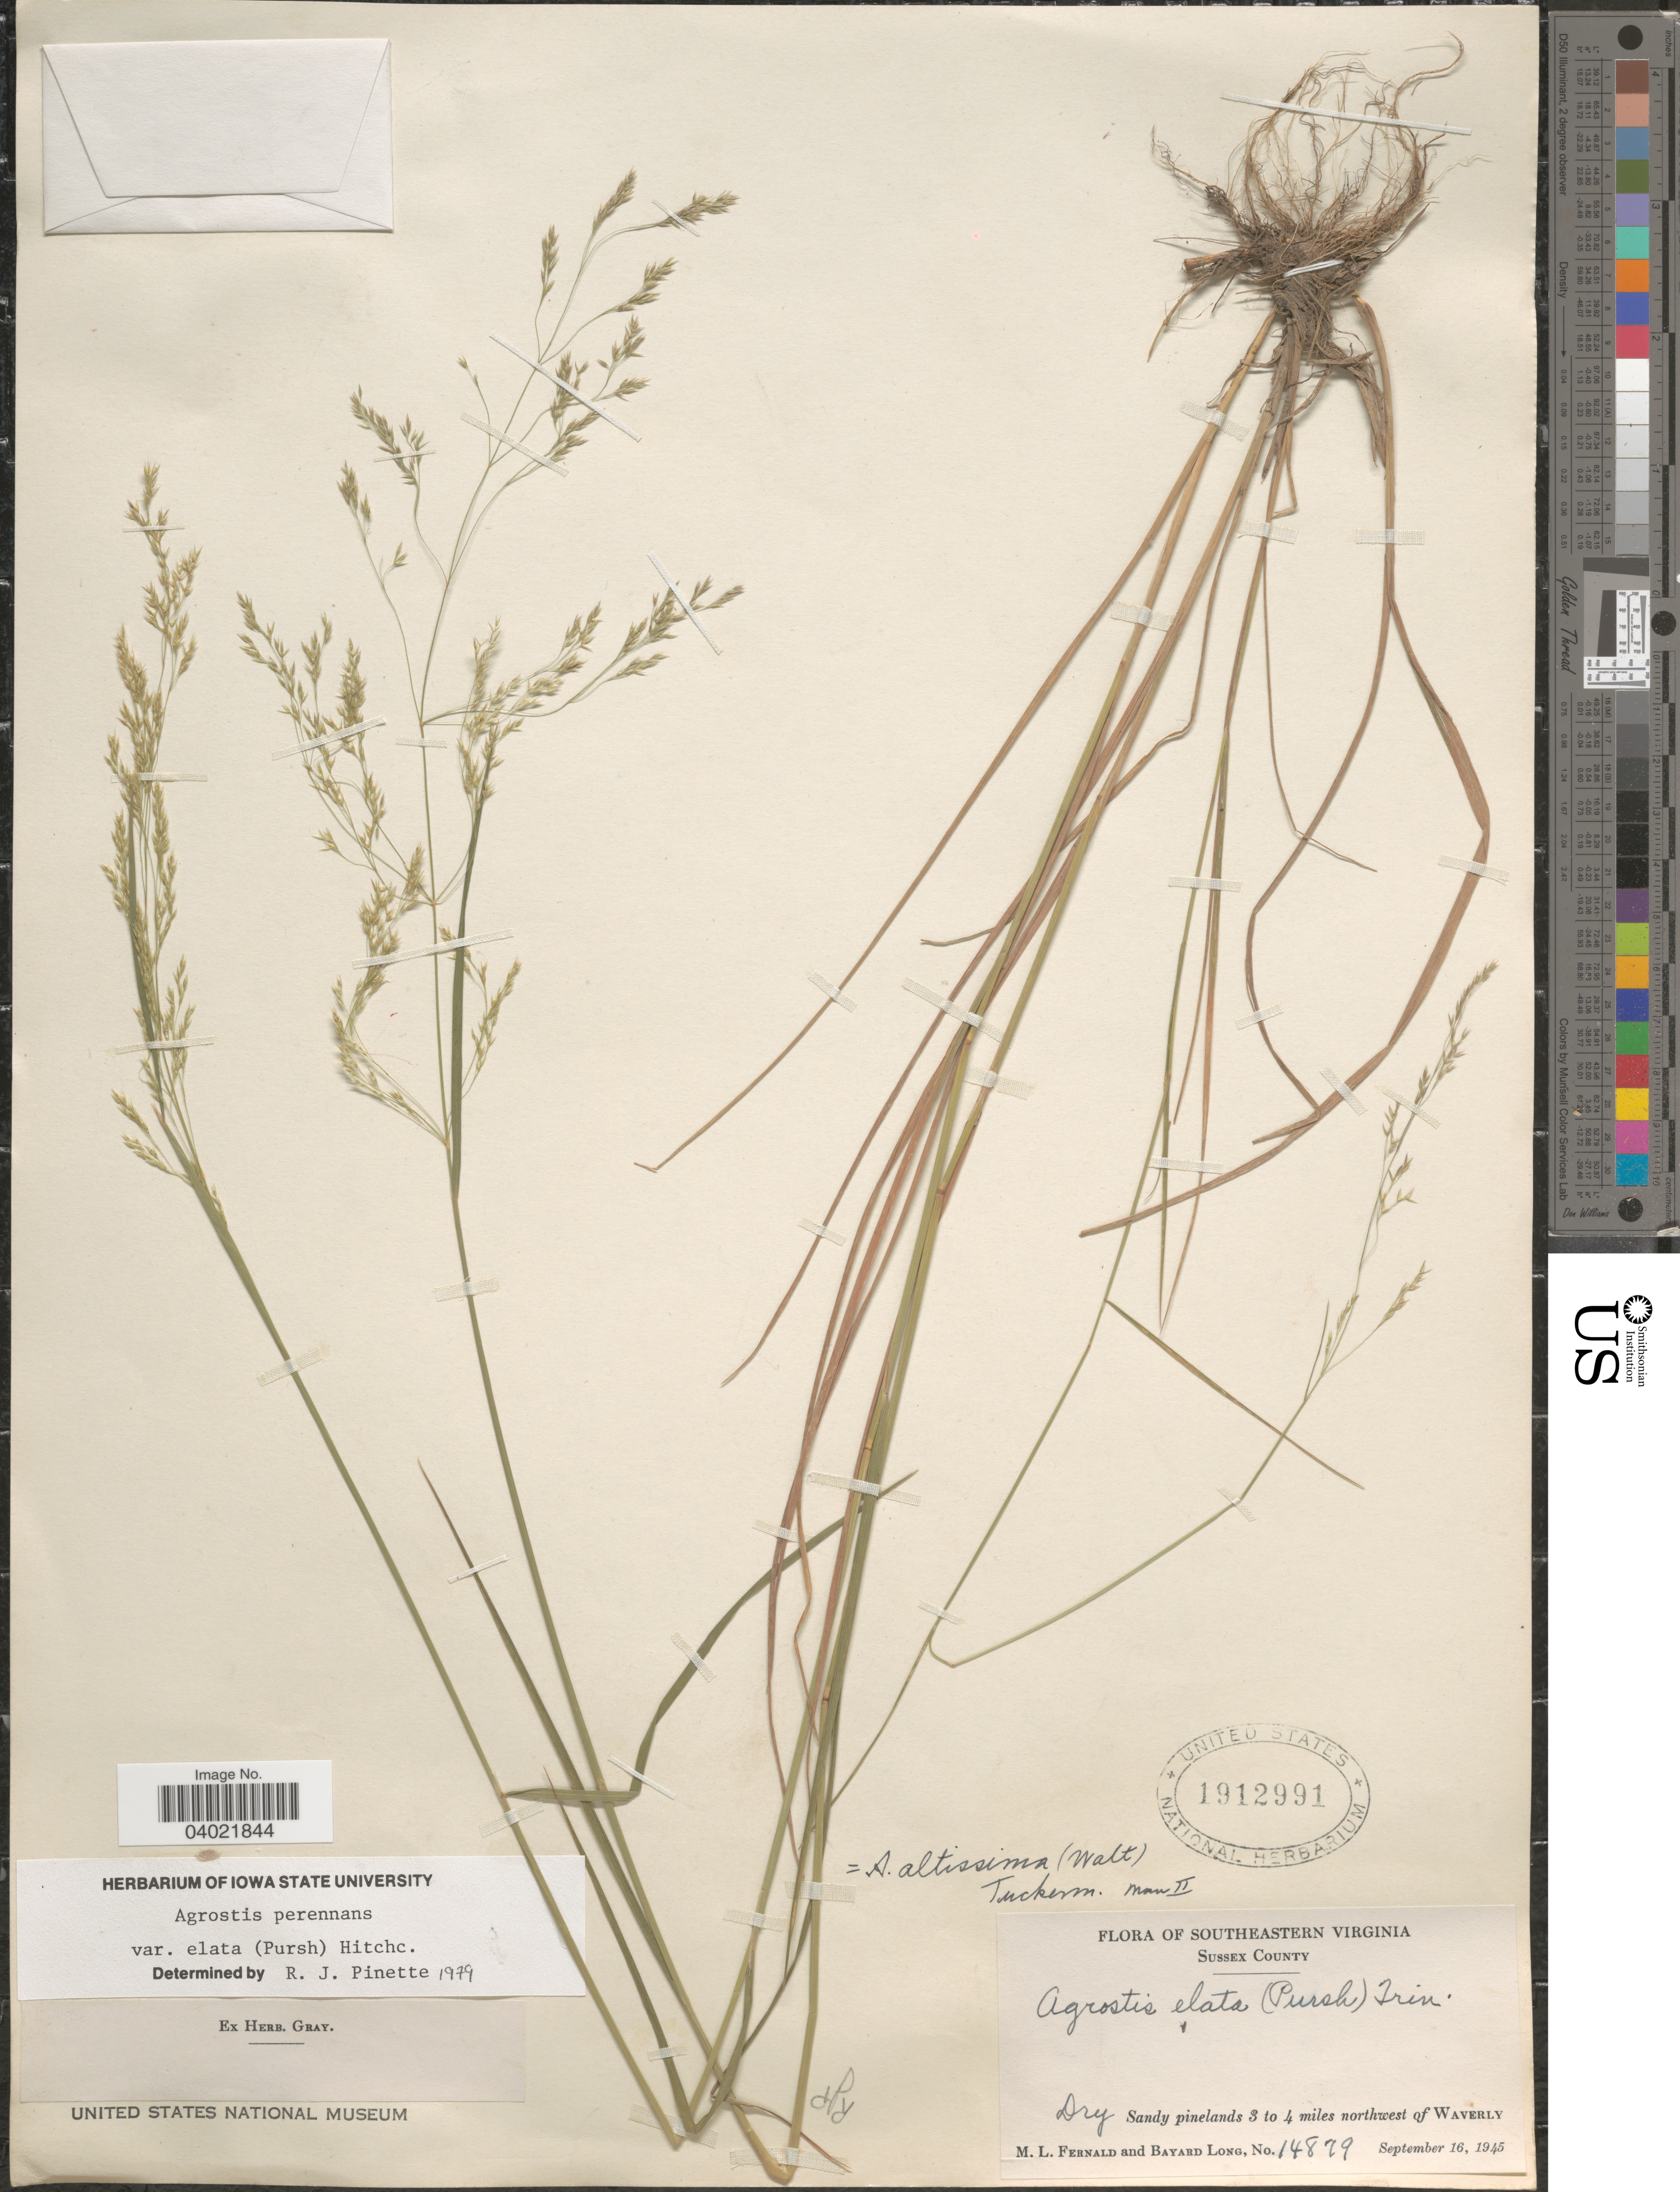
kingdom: Plantae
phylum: Tracheophyta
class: Liliopsida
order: Poales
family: Poaceae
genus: Agrostis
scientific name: Agrostis perennans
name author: (Walter) Tuck.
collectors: M. L. Fernald & B. Long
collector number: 14879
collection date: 1945-09-16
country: United States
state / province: Virginia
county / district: Sussex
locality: Southeastern Virginia. Sussex County. 3 to 4 miles northwest of Waverly.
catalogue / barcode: US 1912991